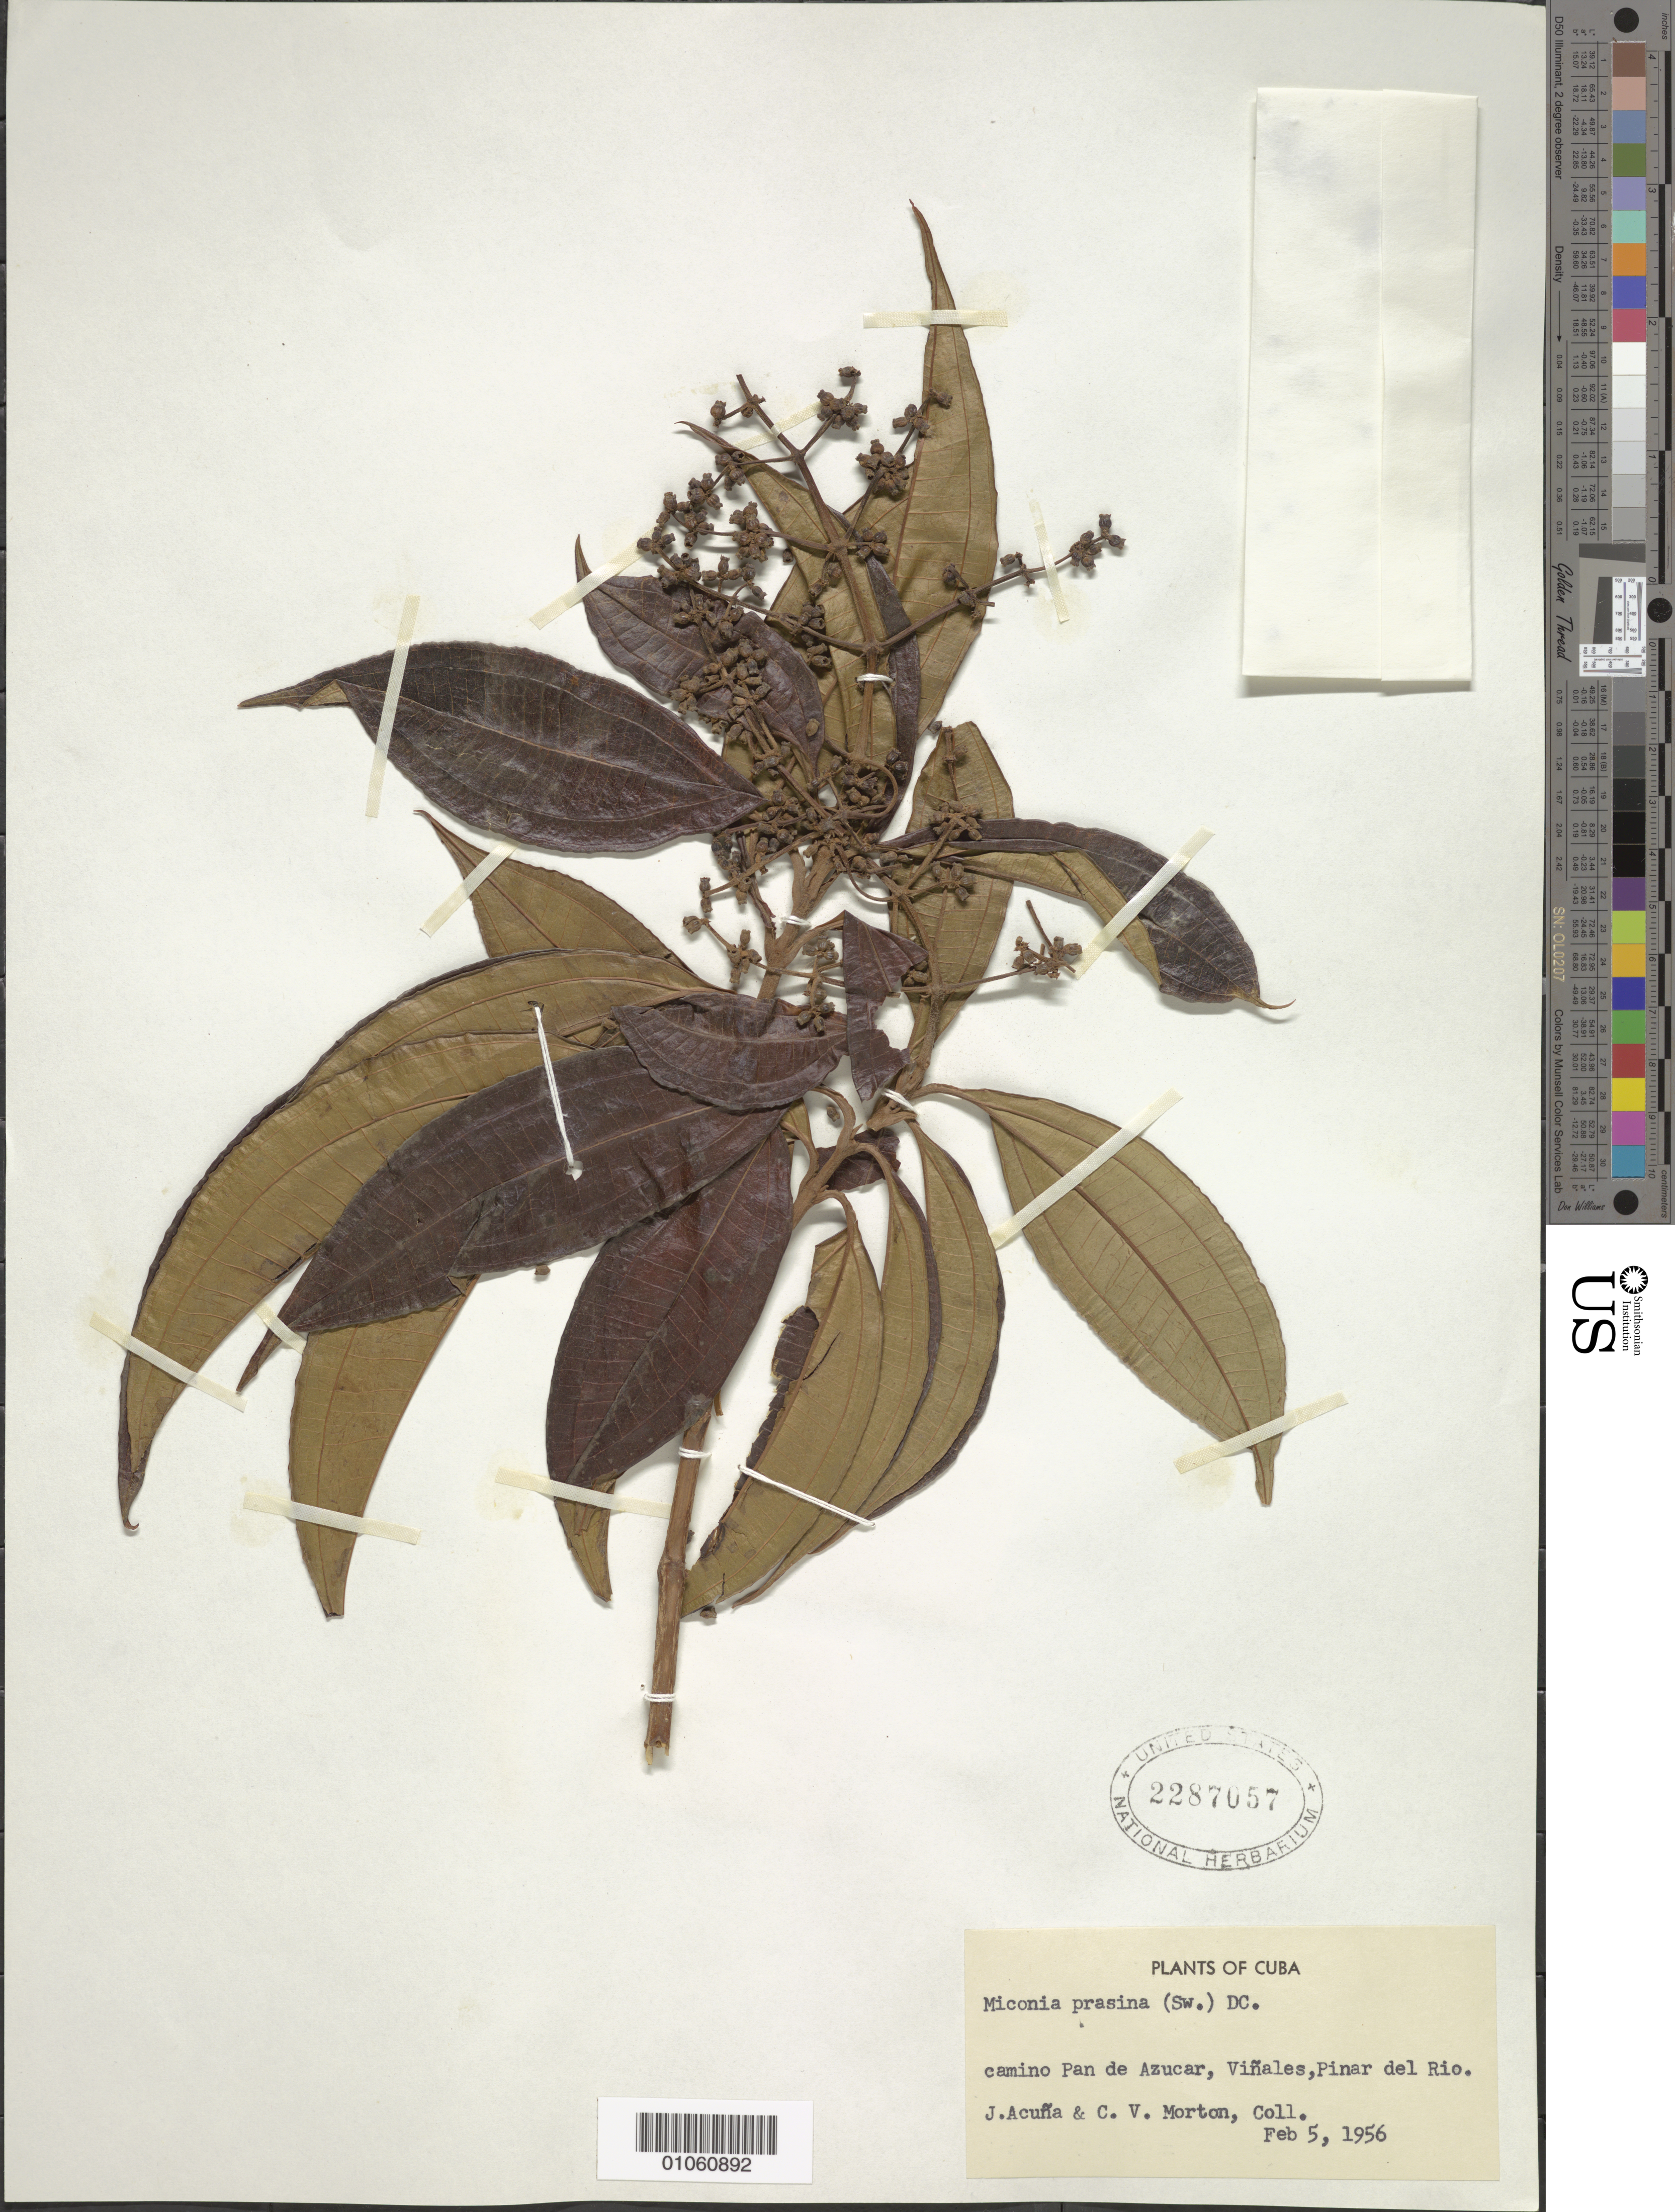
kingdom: Plantae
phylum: Tracheophyta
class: Magnoliopsida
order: Myrtales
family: Melastomataceae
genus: Miconia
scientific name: Miconia prasina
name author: (Sw.) DC.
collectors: J. Acuña & C. V. Morton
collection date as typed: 05 Feb 1956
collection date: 1956-02-05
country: Cuba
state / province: Pinar del Río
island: Cuba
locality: Camino Pan de Azucar, Viñales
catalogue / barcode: US 2287057